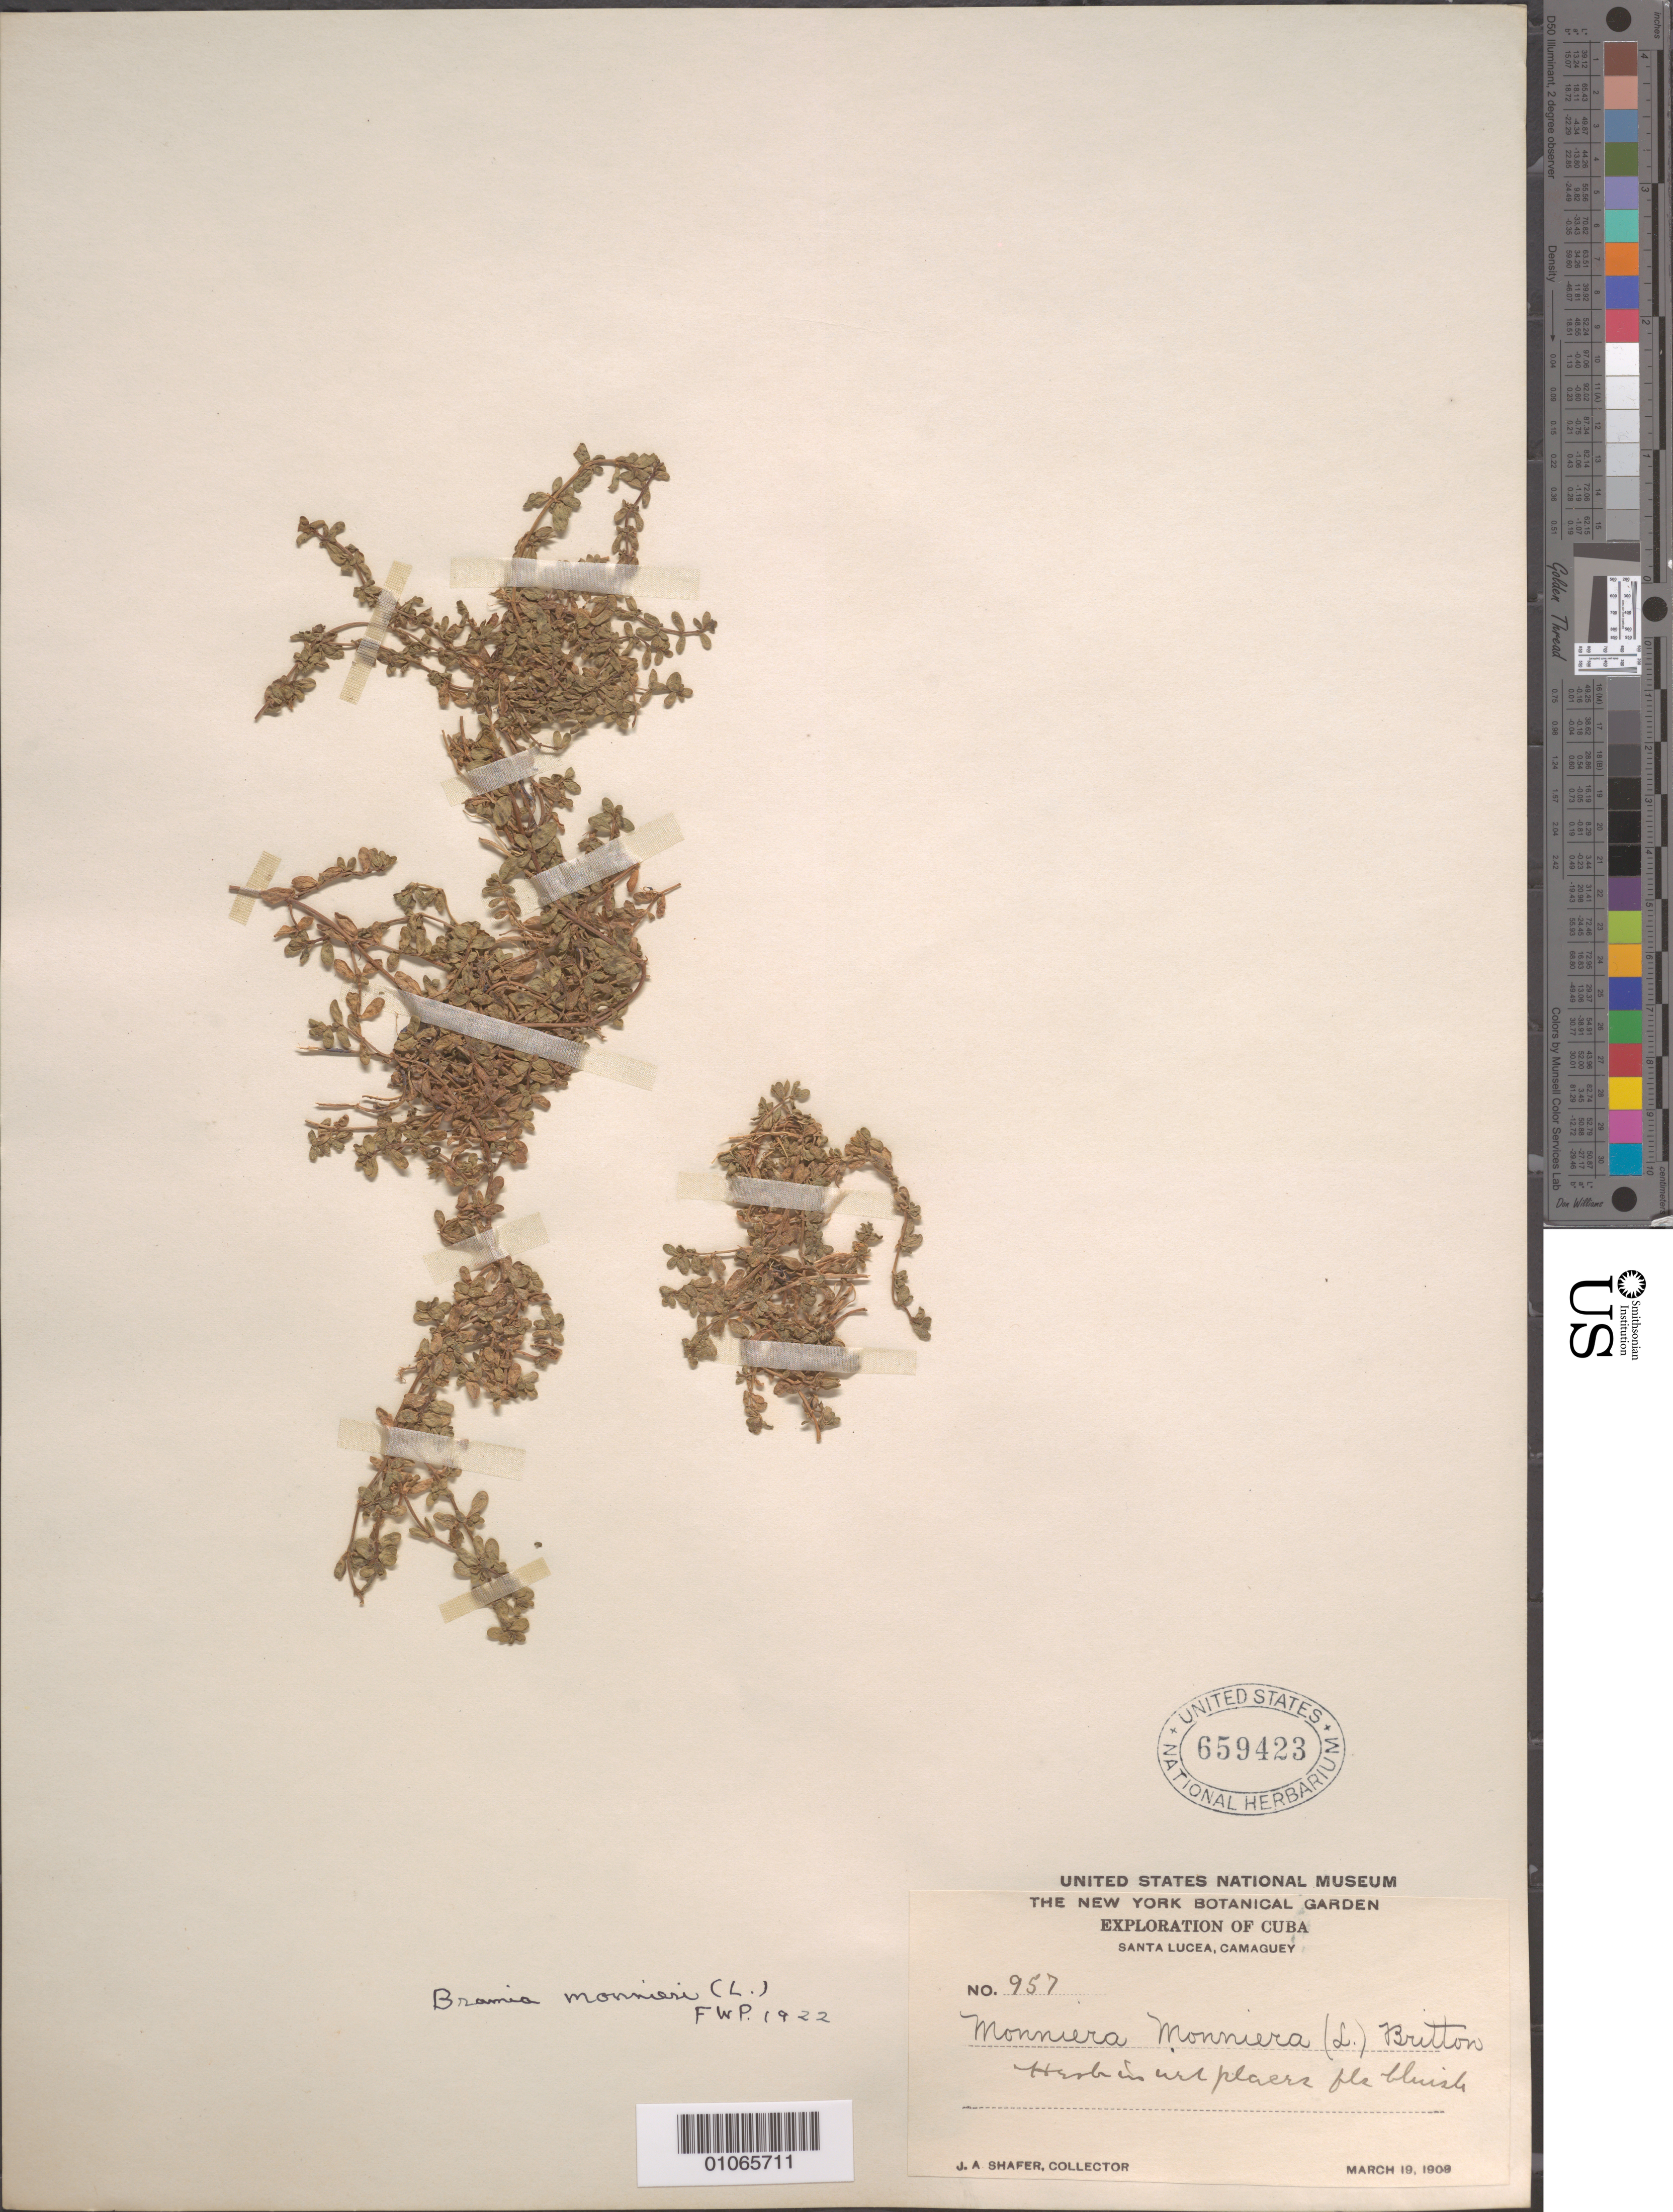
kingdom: Plantae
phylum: Tracheophyta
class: Magnoliopsida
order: Lamiales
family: Plantaginaceae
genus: Bacopa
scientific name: Bacopa monnieri var. micromonnieria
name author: (Griseb.) Pennell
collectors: J. A. Shafer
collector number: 957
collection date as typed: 19 Mar 1908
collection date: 1908-03-19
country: Cuba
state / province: Camagüey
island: Cuba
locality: Herb in wet places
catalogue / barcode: US 659423